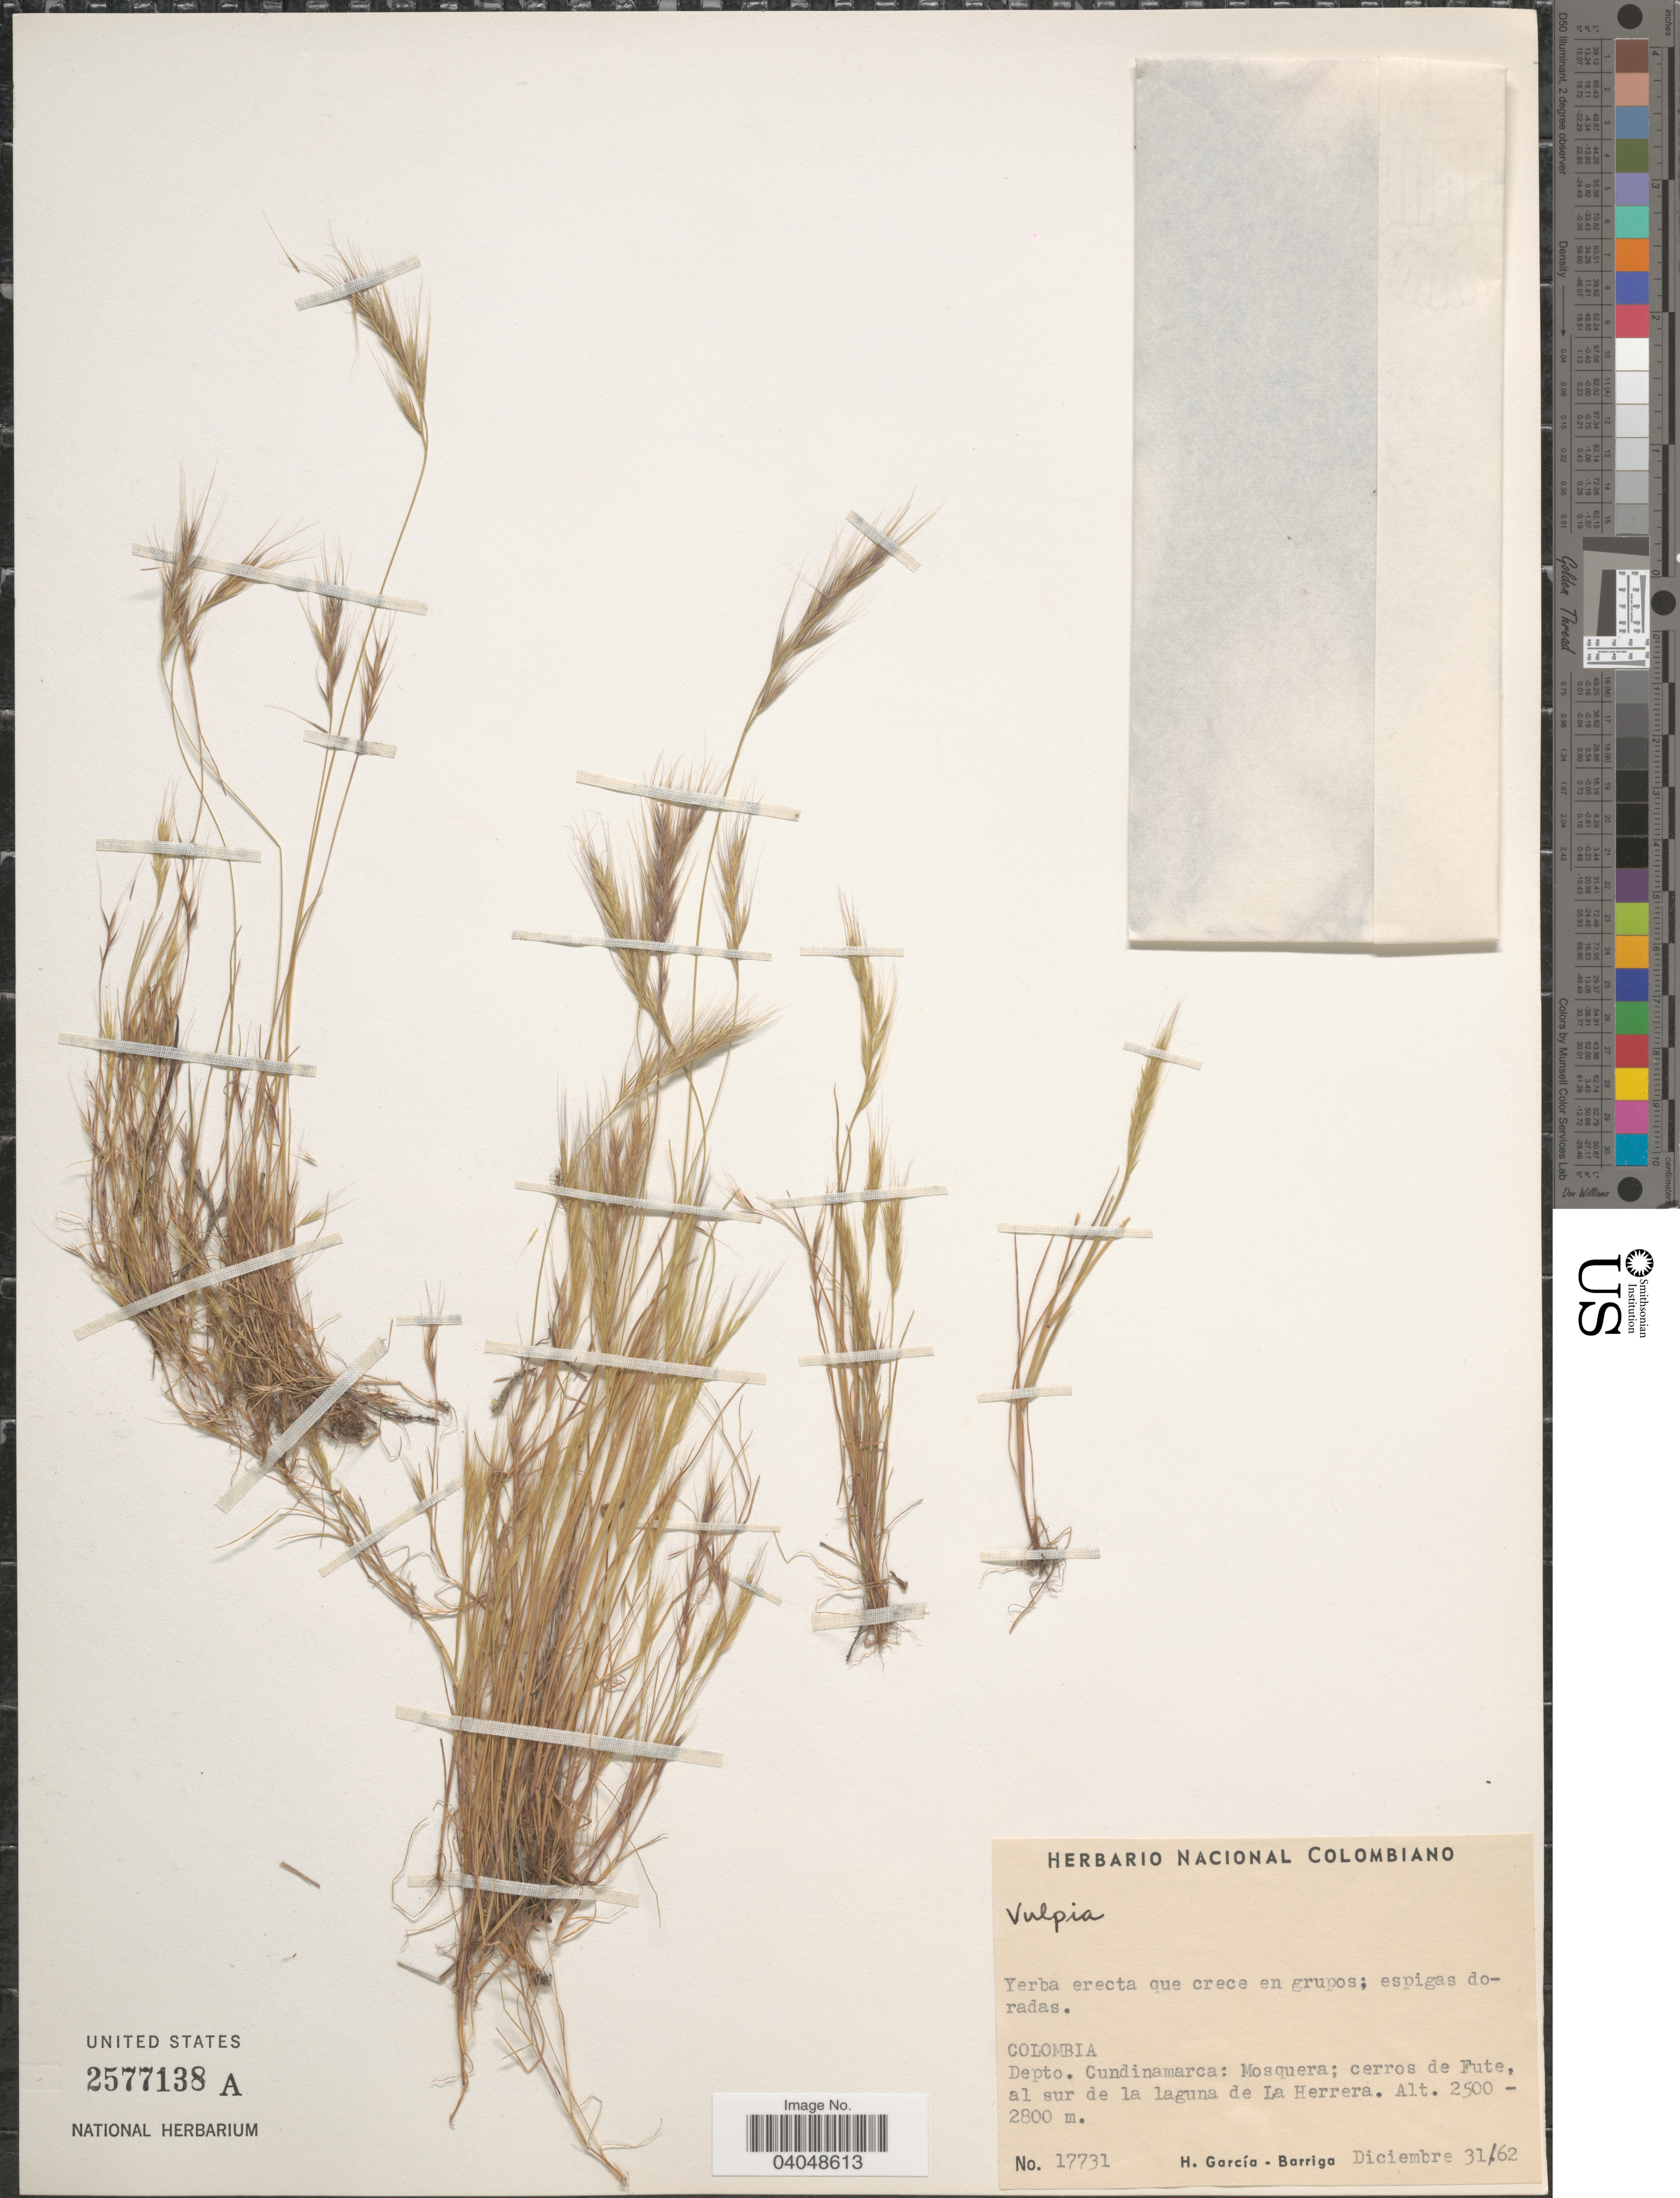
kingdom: Plantae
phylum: Tracheophyta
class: Liliopsida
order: Poales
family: Poaceae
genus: Festuca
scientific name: Festuca sp.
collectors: H. García Barriga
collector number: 17731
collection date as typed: Transcribed d/m/y: 31/12/62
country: Colombia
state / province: Cundinamarca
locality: Depto. Cundinamarca: Mosquera; cerros de Fute, al sur de la laguna de La Herrera.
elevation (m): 2500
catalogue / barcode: US 2577138A